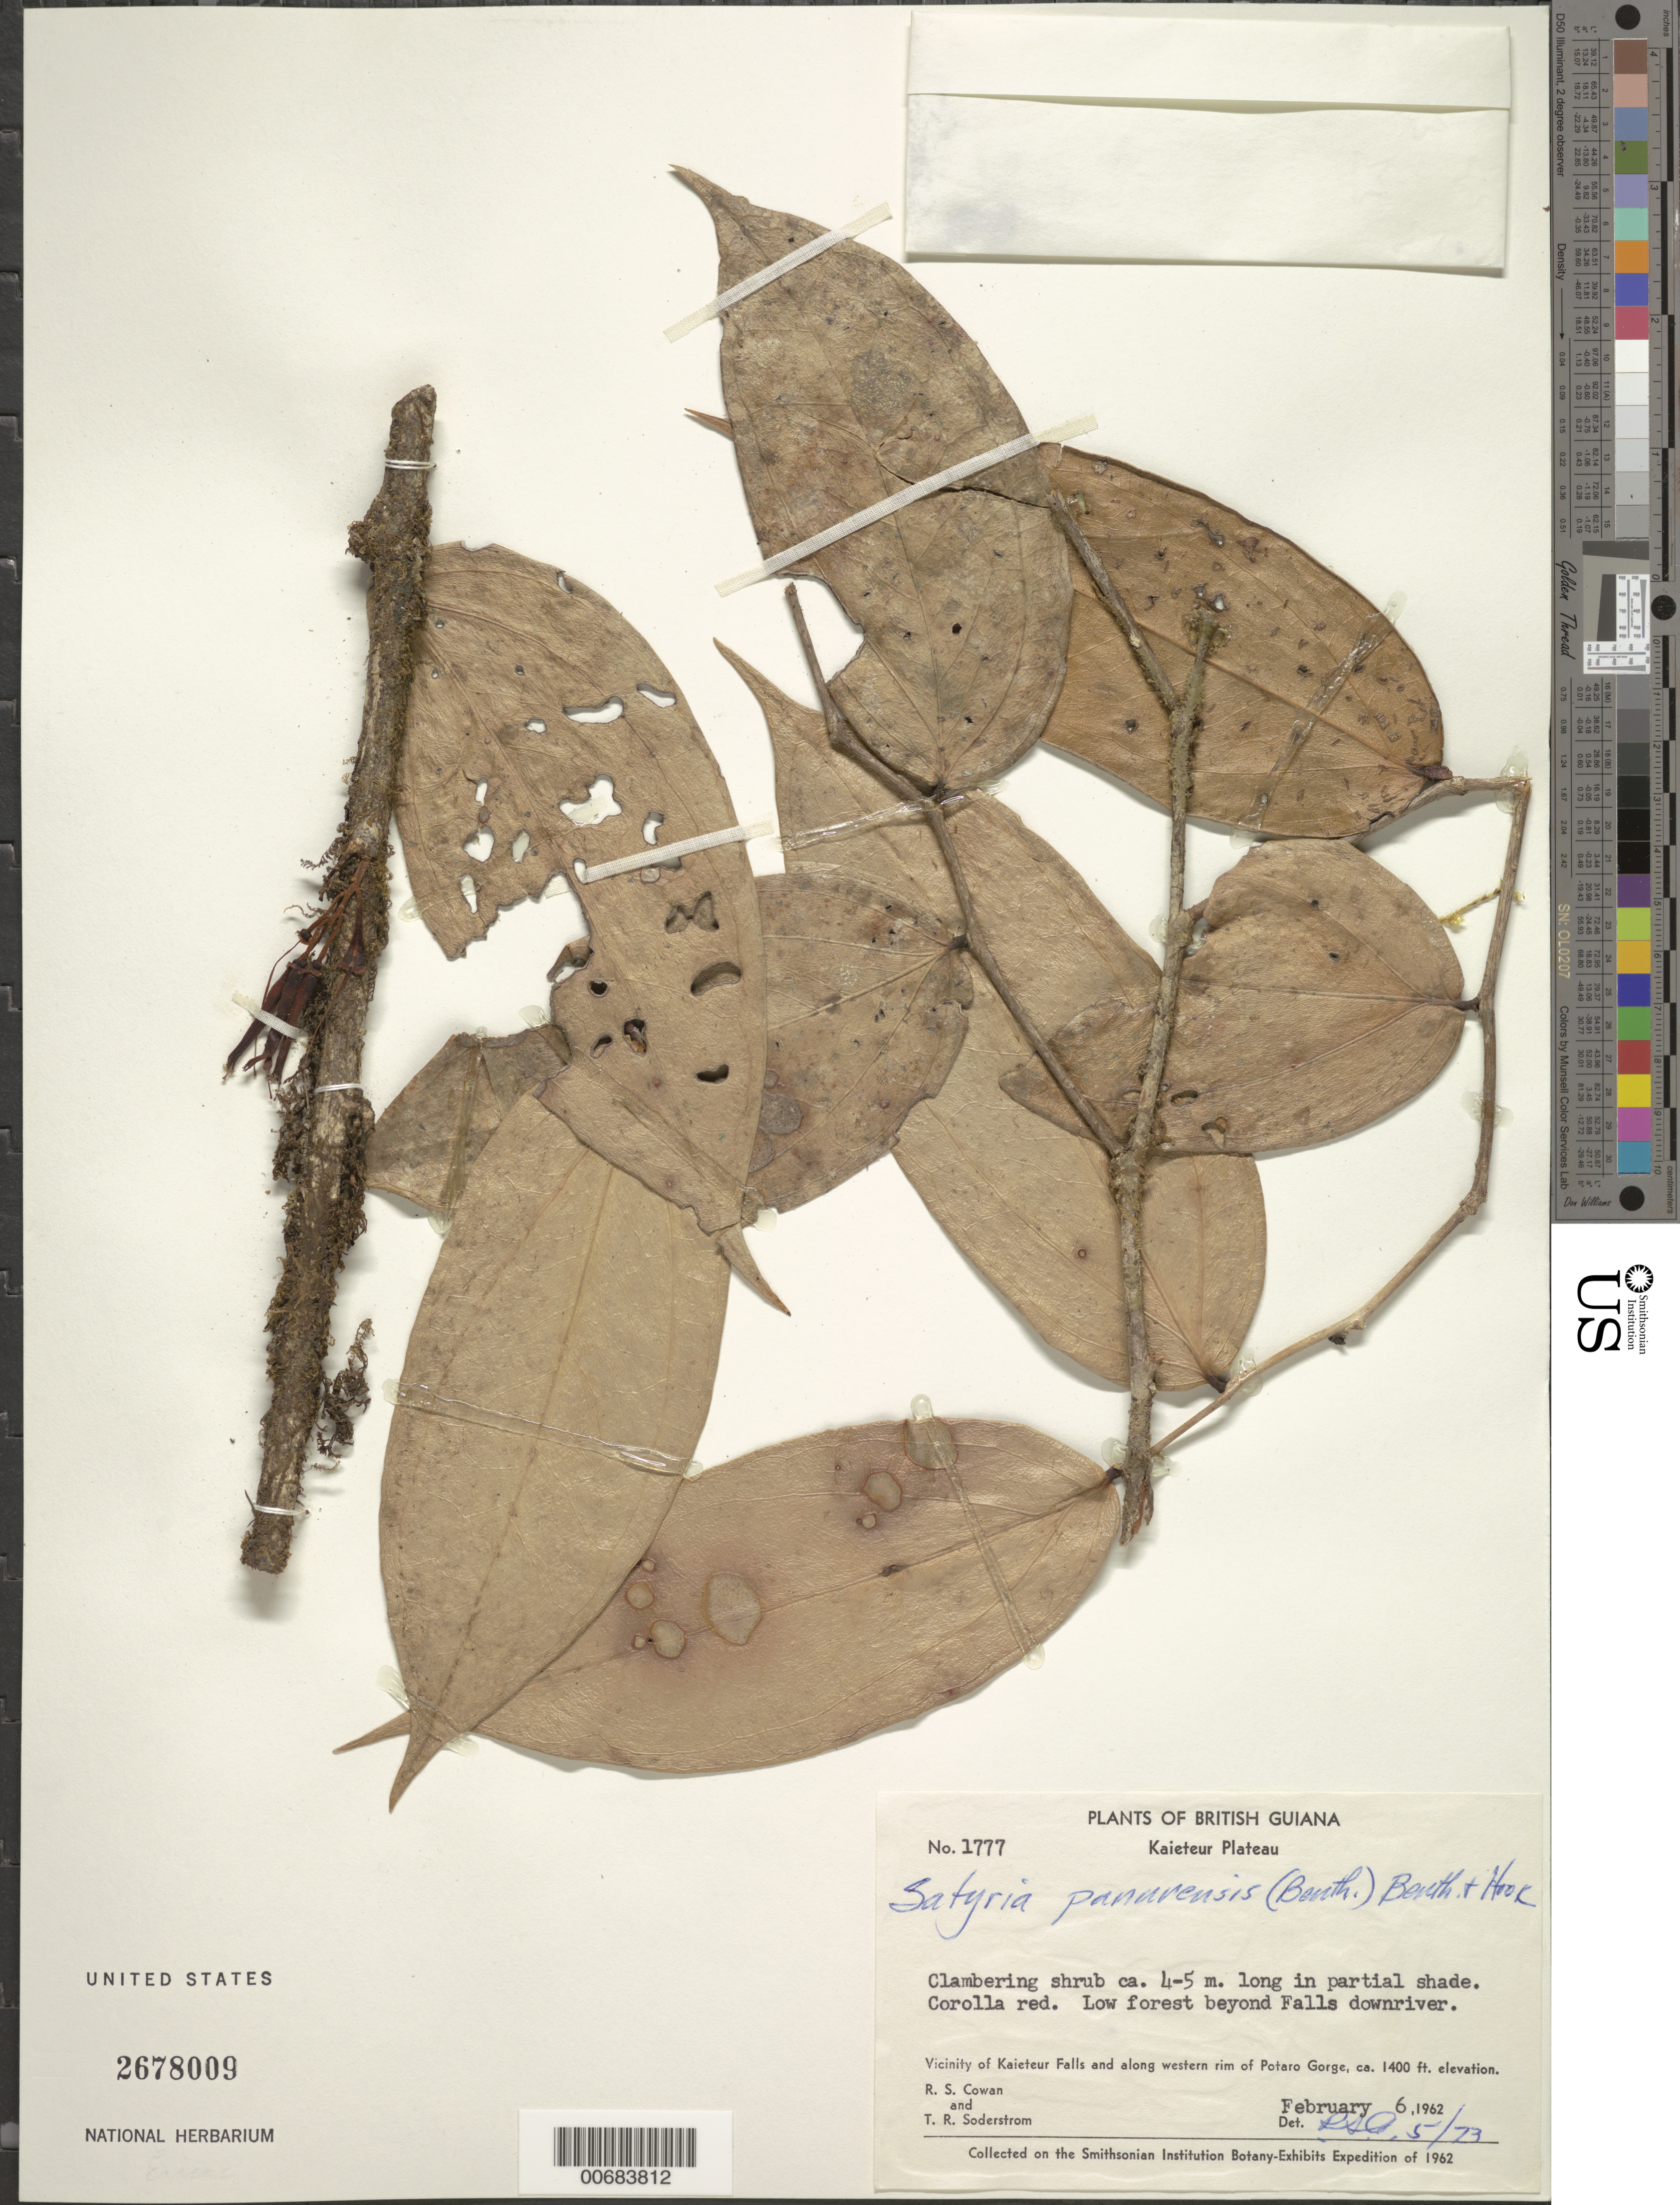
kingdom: Plantae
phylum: Tracheophyta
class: Magnoliopsida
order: Ericales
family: Ericaceae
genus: Satyria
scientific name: Satyria panurensis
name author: (Benth. ex Meisn.) Benth. & Hook. f. ex Nied.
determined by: Cowan, R. S.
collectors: R. S. Cowan & T. R. Soderstrom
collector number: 1777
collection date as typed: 6-Feb-62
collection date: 1962-02-06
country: Guyana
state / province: Potaro-Siparuni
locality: Kaieteur Plateau, Potaro R., 3 mi. above Kaieteur Falls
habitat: In partial shade; low forest beyond falls downriver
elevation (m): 427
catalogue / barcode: US 2678009